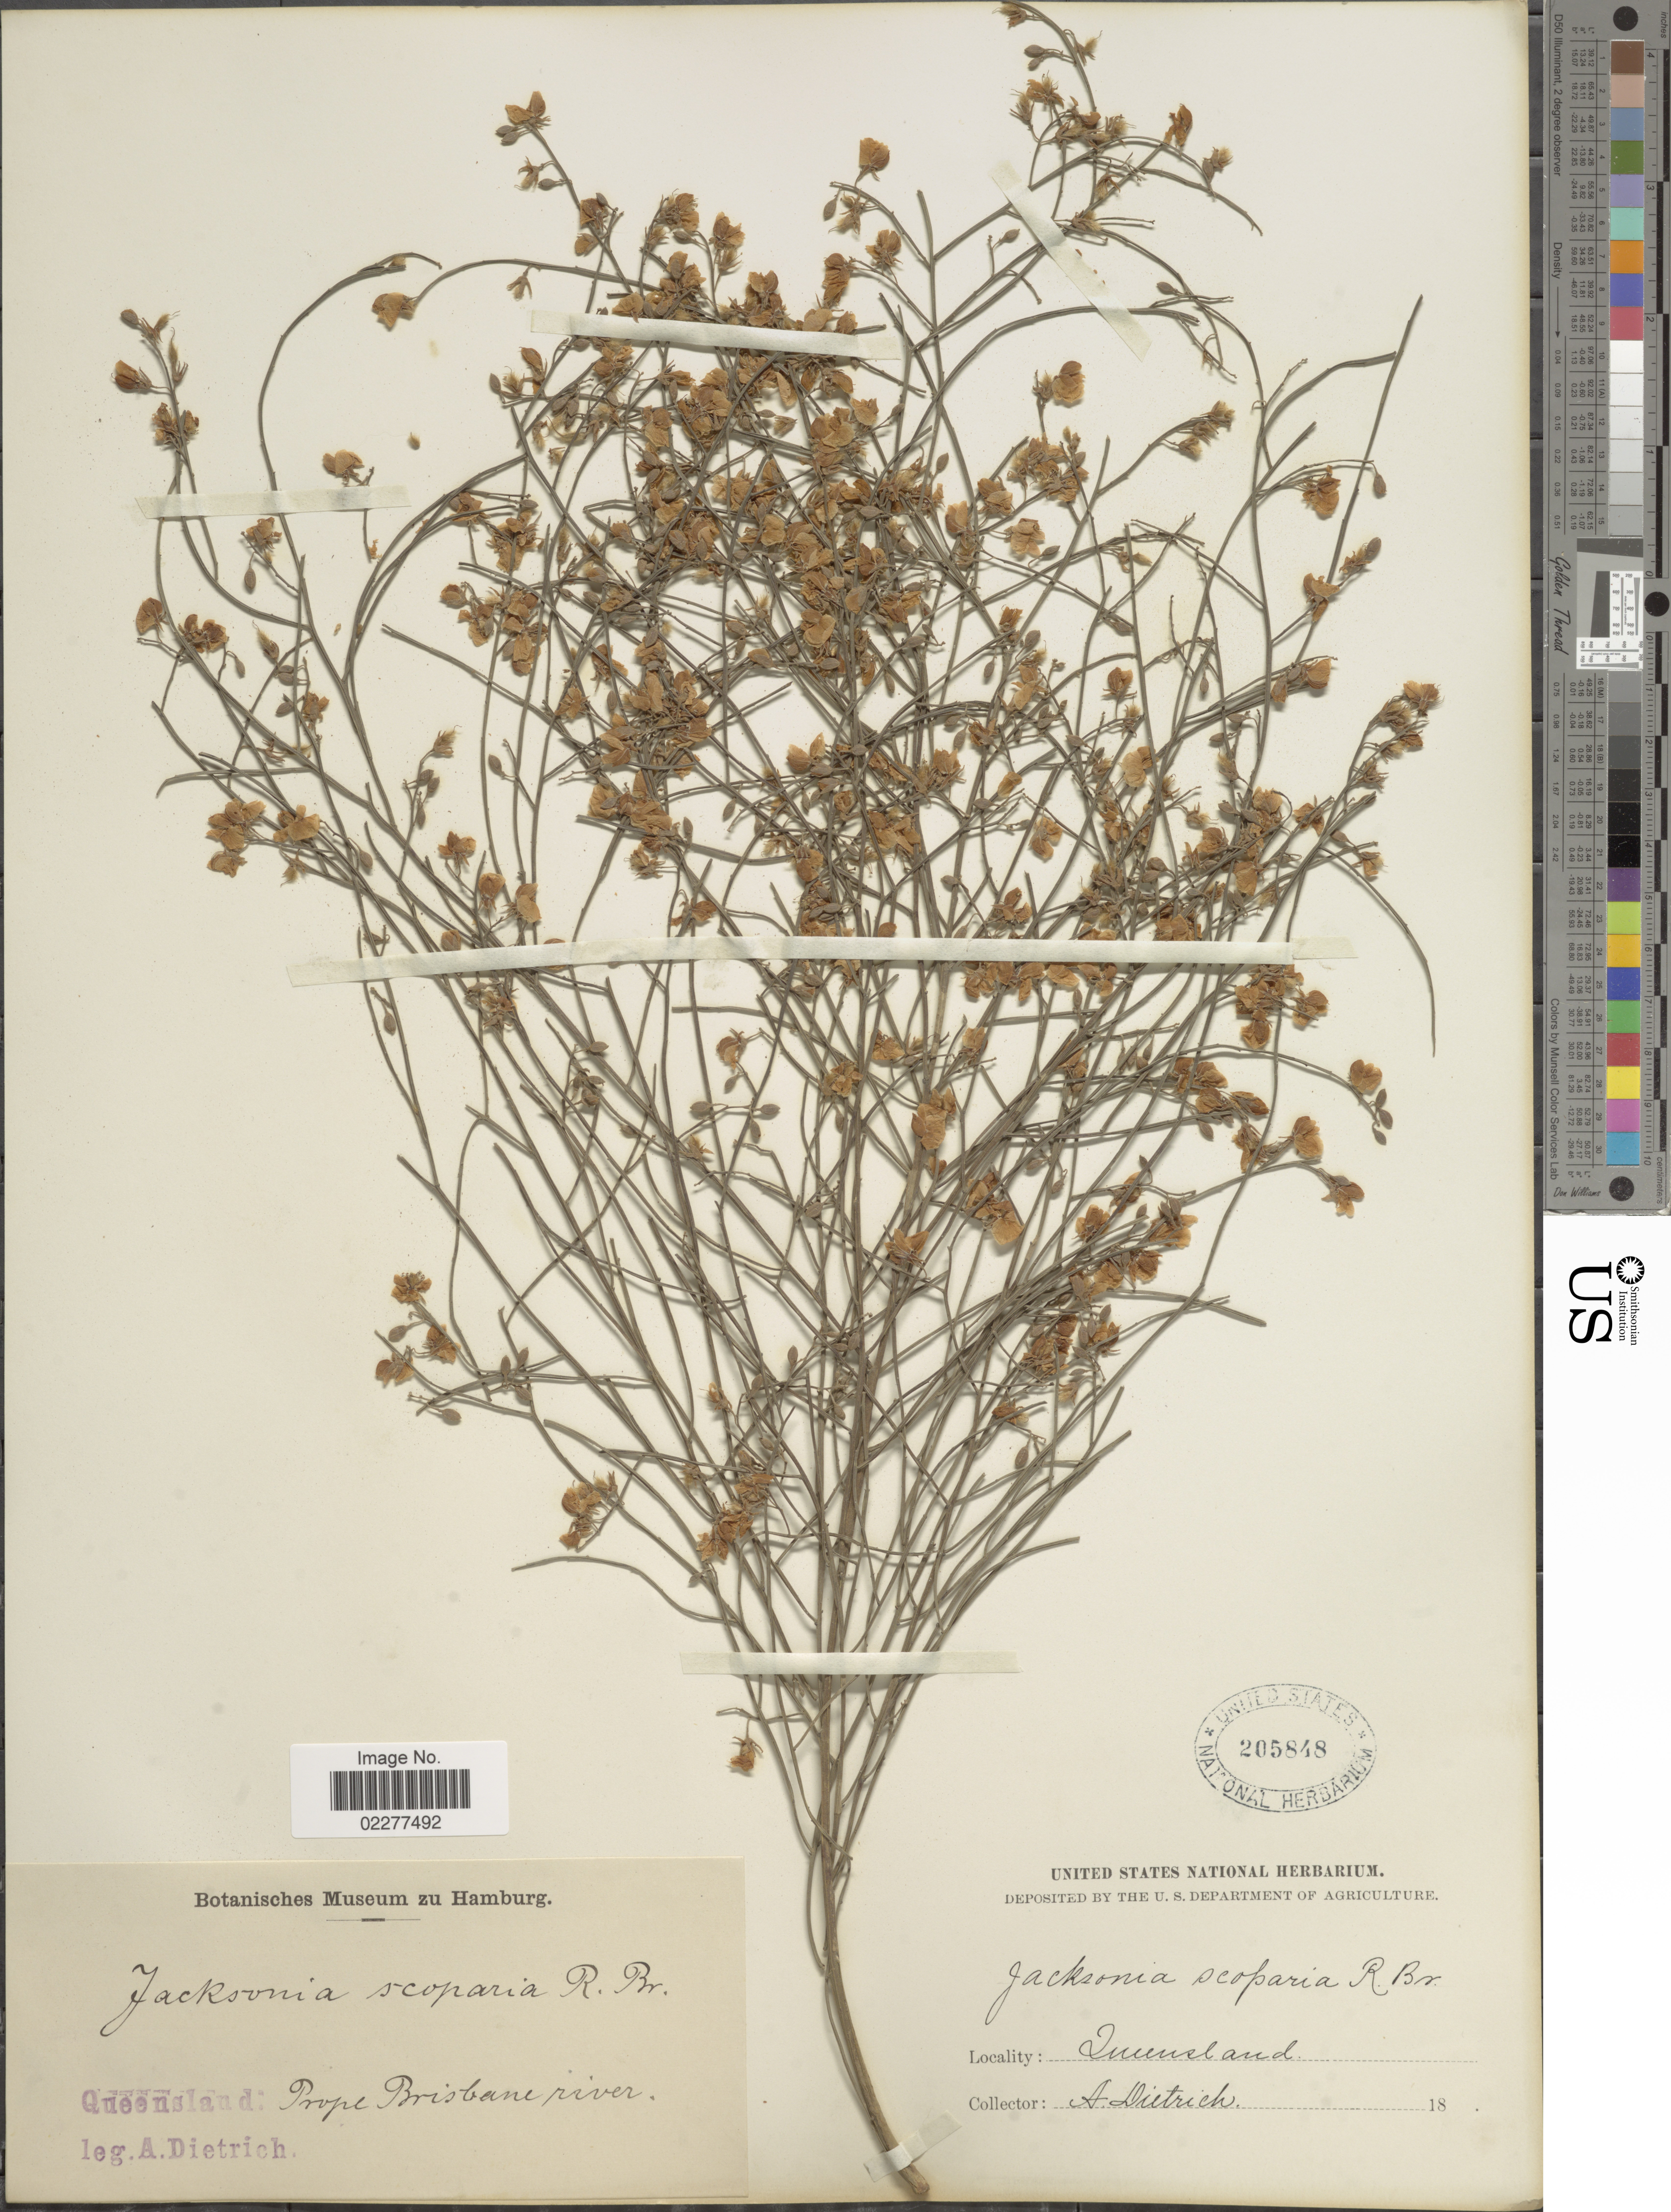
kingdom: Plantae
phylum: Tracheophyta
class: Magnoliopsida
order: Fabales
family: Fabaceae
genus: Jacksonia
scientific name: Jacksonia scoparia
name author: Sm.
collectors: A. Dietrich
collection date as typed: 18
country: Australia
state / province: Queensland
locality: Prope Brisbane river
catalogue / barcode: US 205848